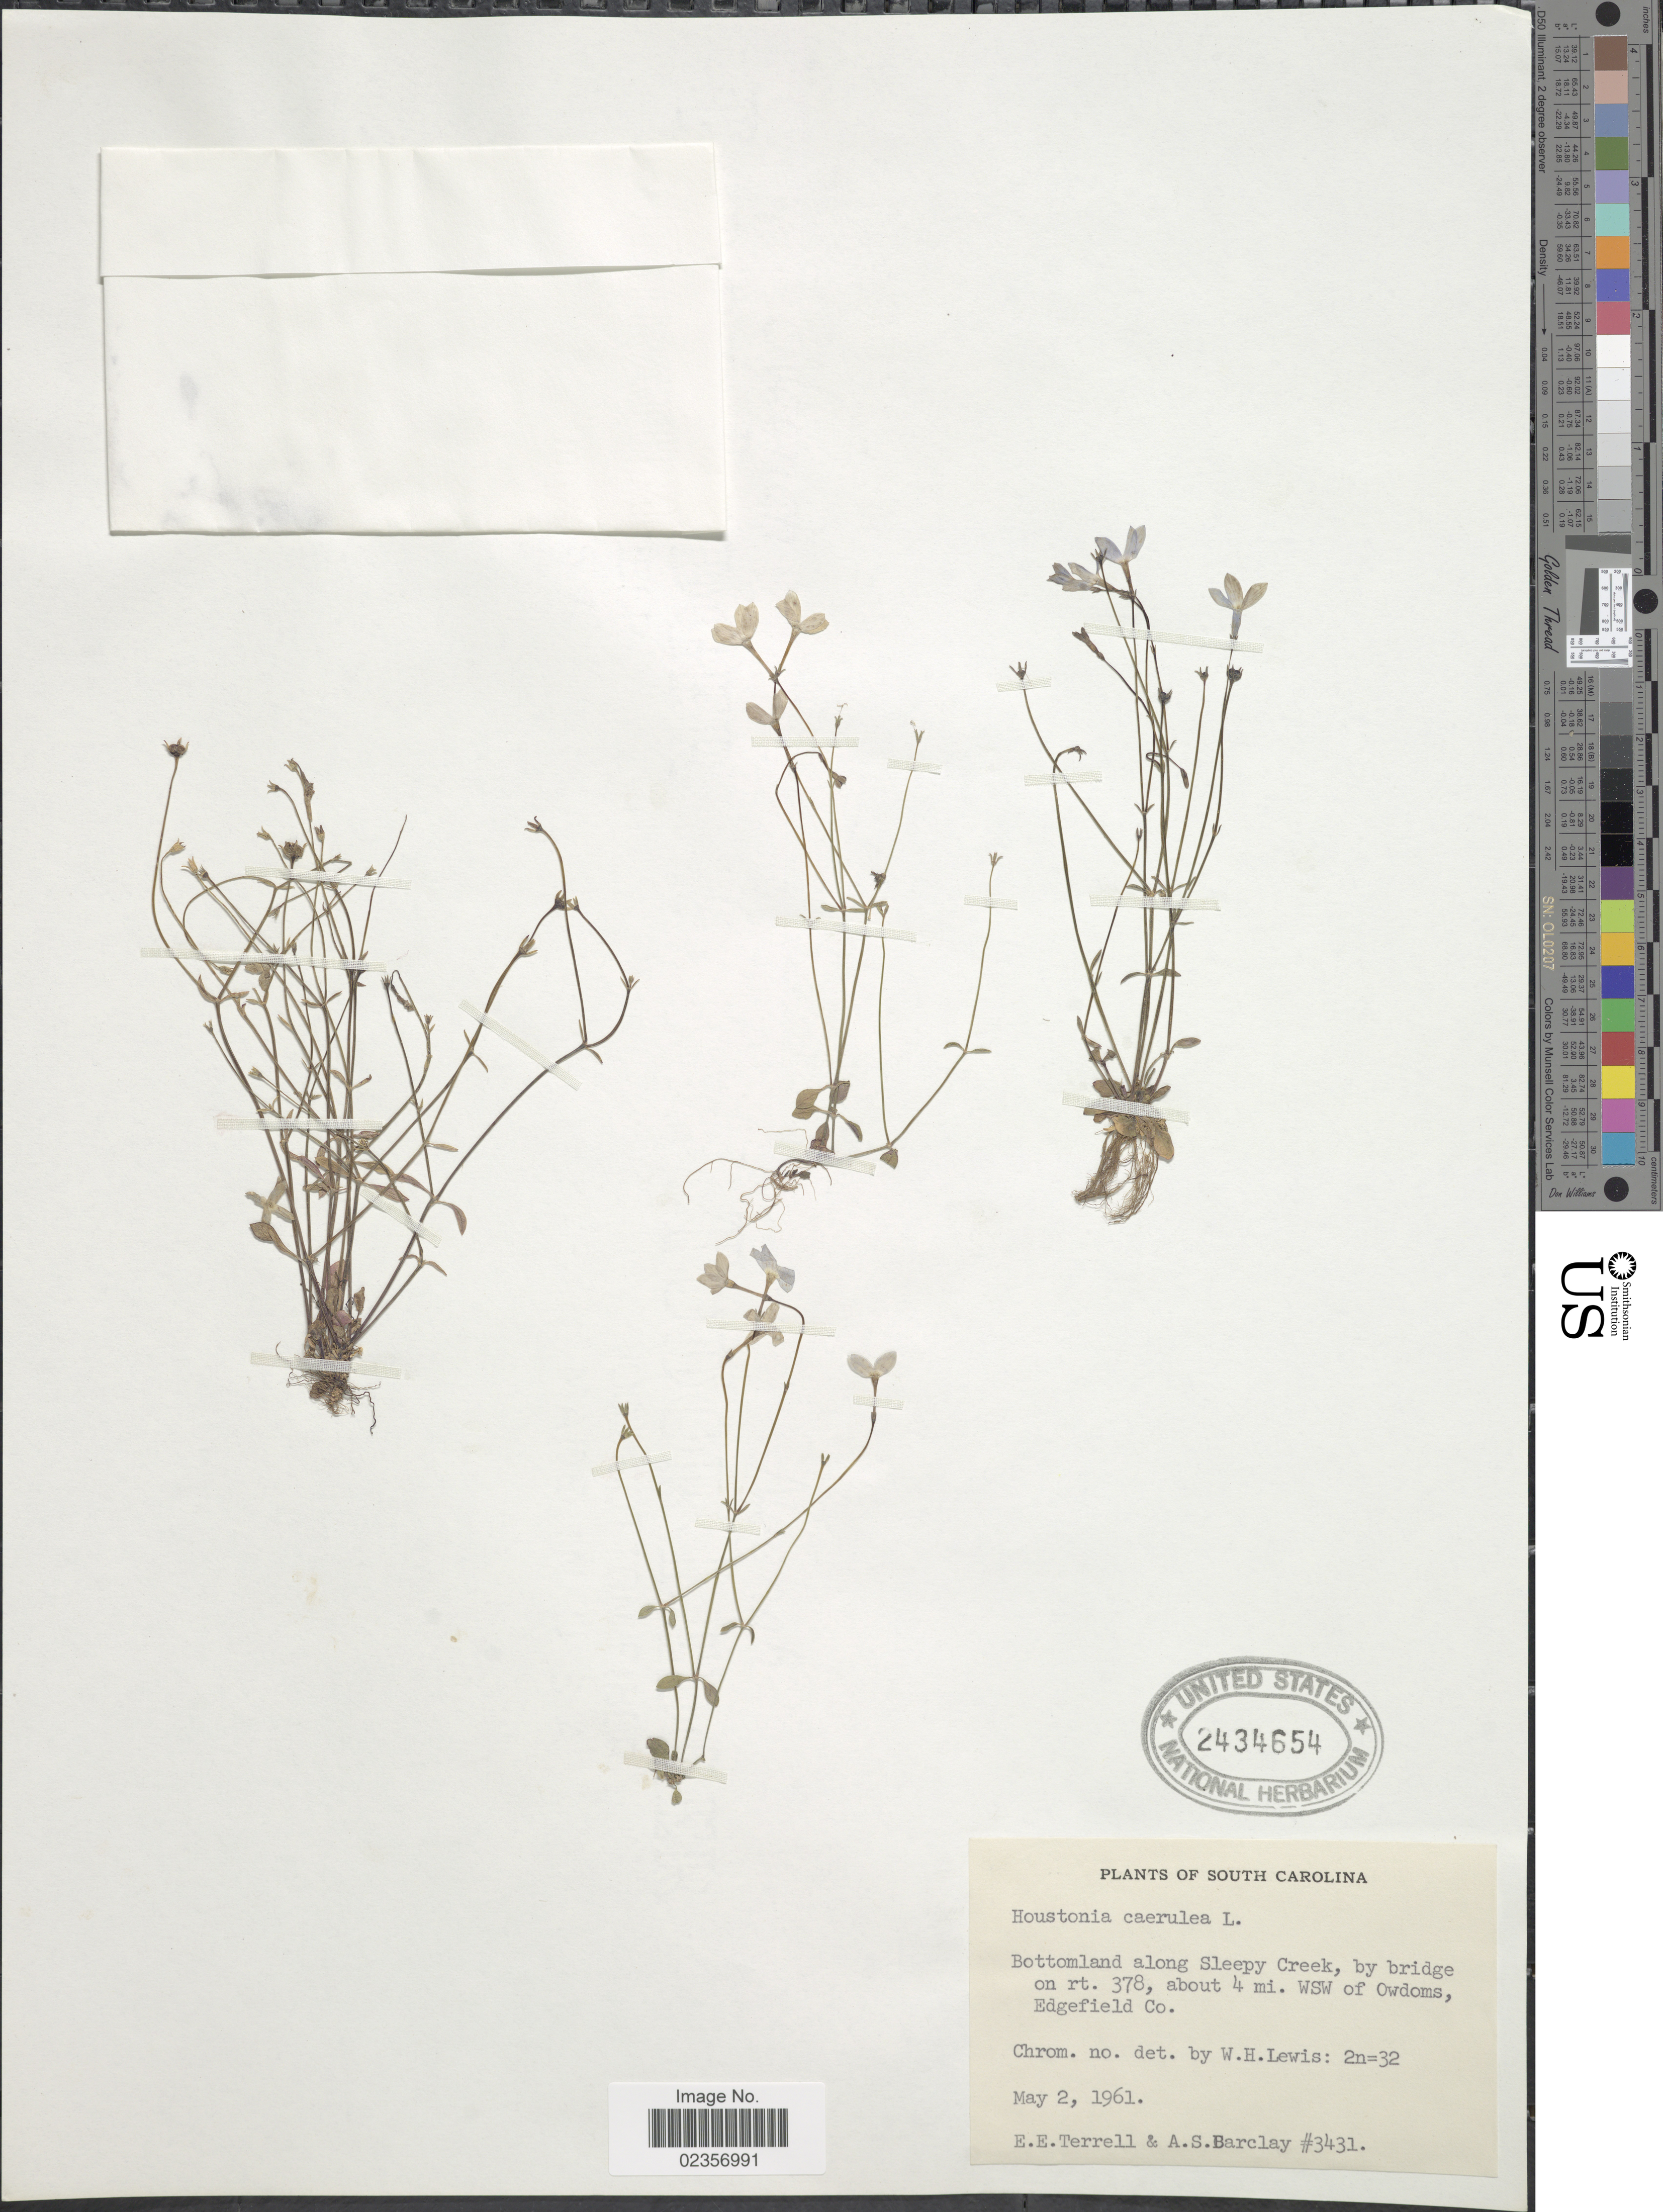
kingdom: Plantae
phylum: Tracheophyta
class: Magnoliopsida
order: Gentianales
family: Rubiaceae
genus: Houstonia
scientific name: Houstonia caerulea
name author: L.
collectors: E. E. Terrell & A. S. Barclay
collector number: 3431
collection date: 1961-05-02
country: United States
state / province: South Carolina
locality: Bottomland along Sleepy Creek, by bridge on rt. 378, about 4 mi. WSW of Owdoms, Edgefield Co.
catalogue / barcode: US 2434654